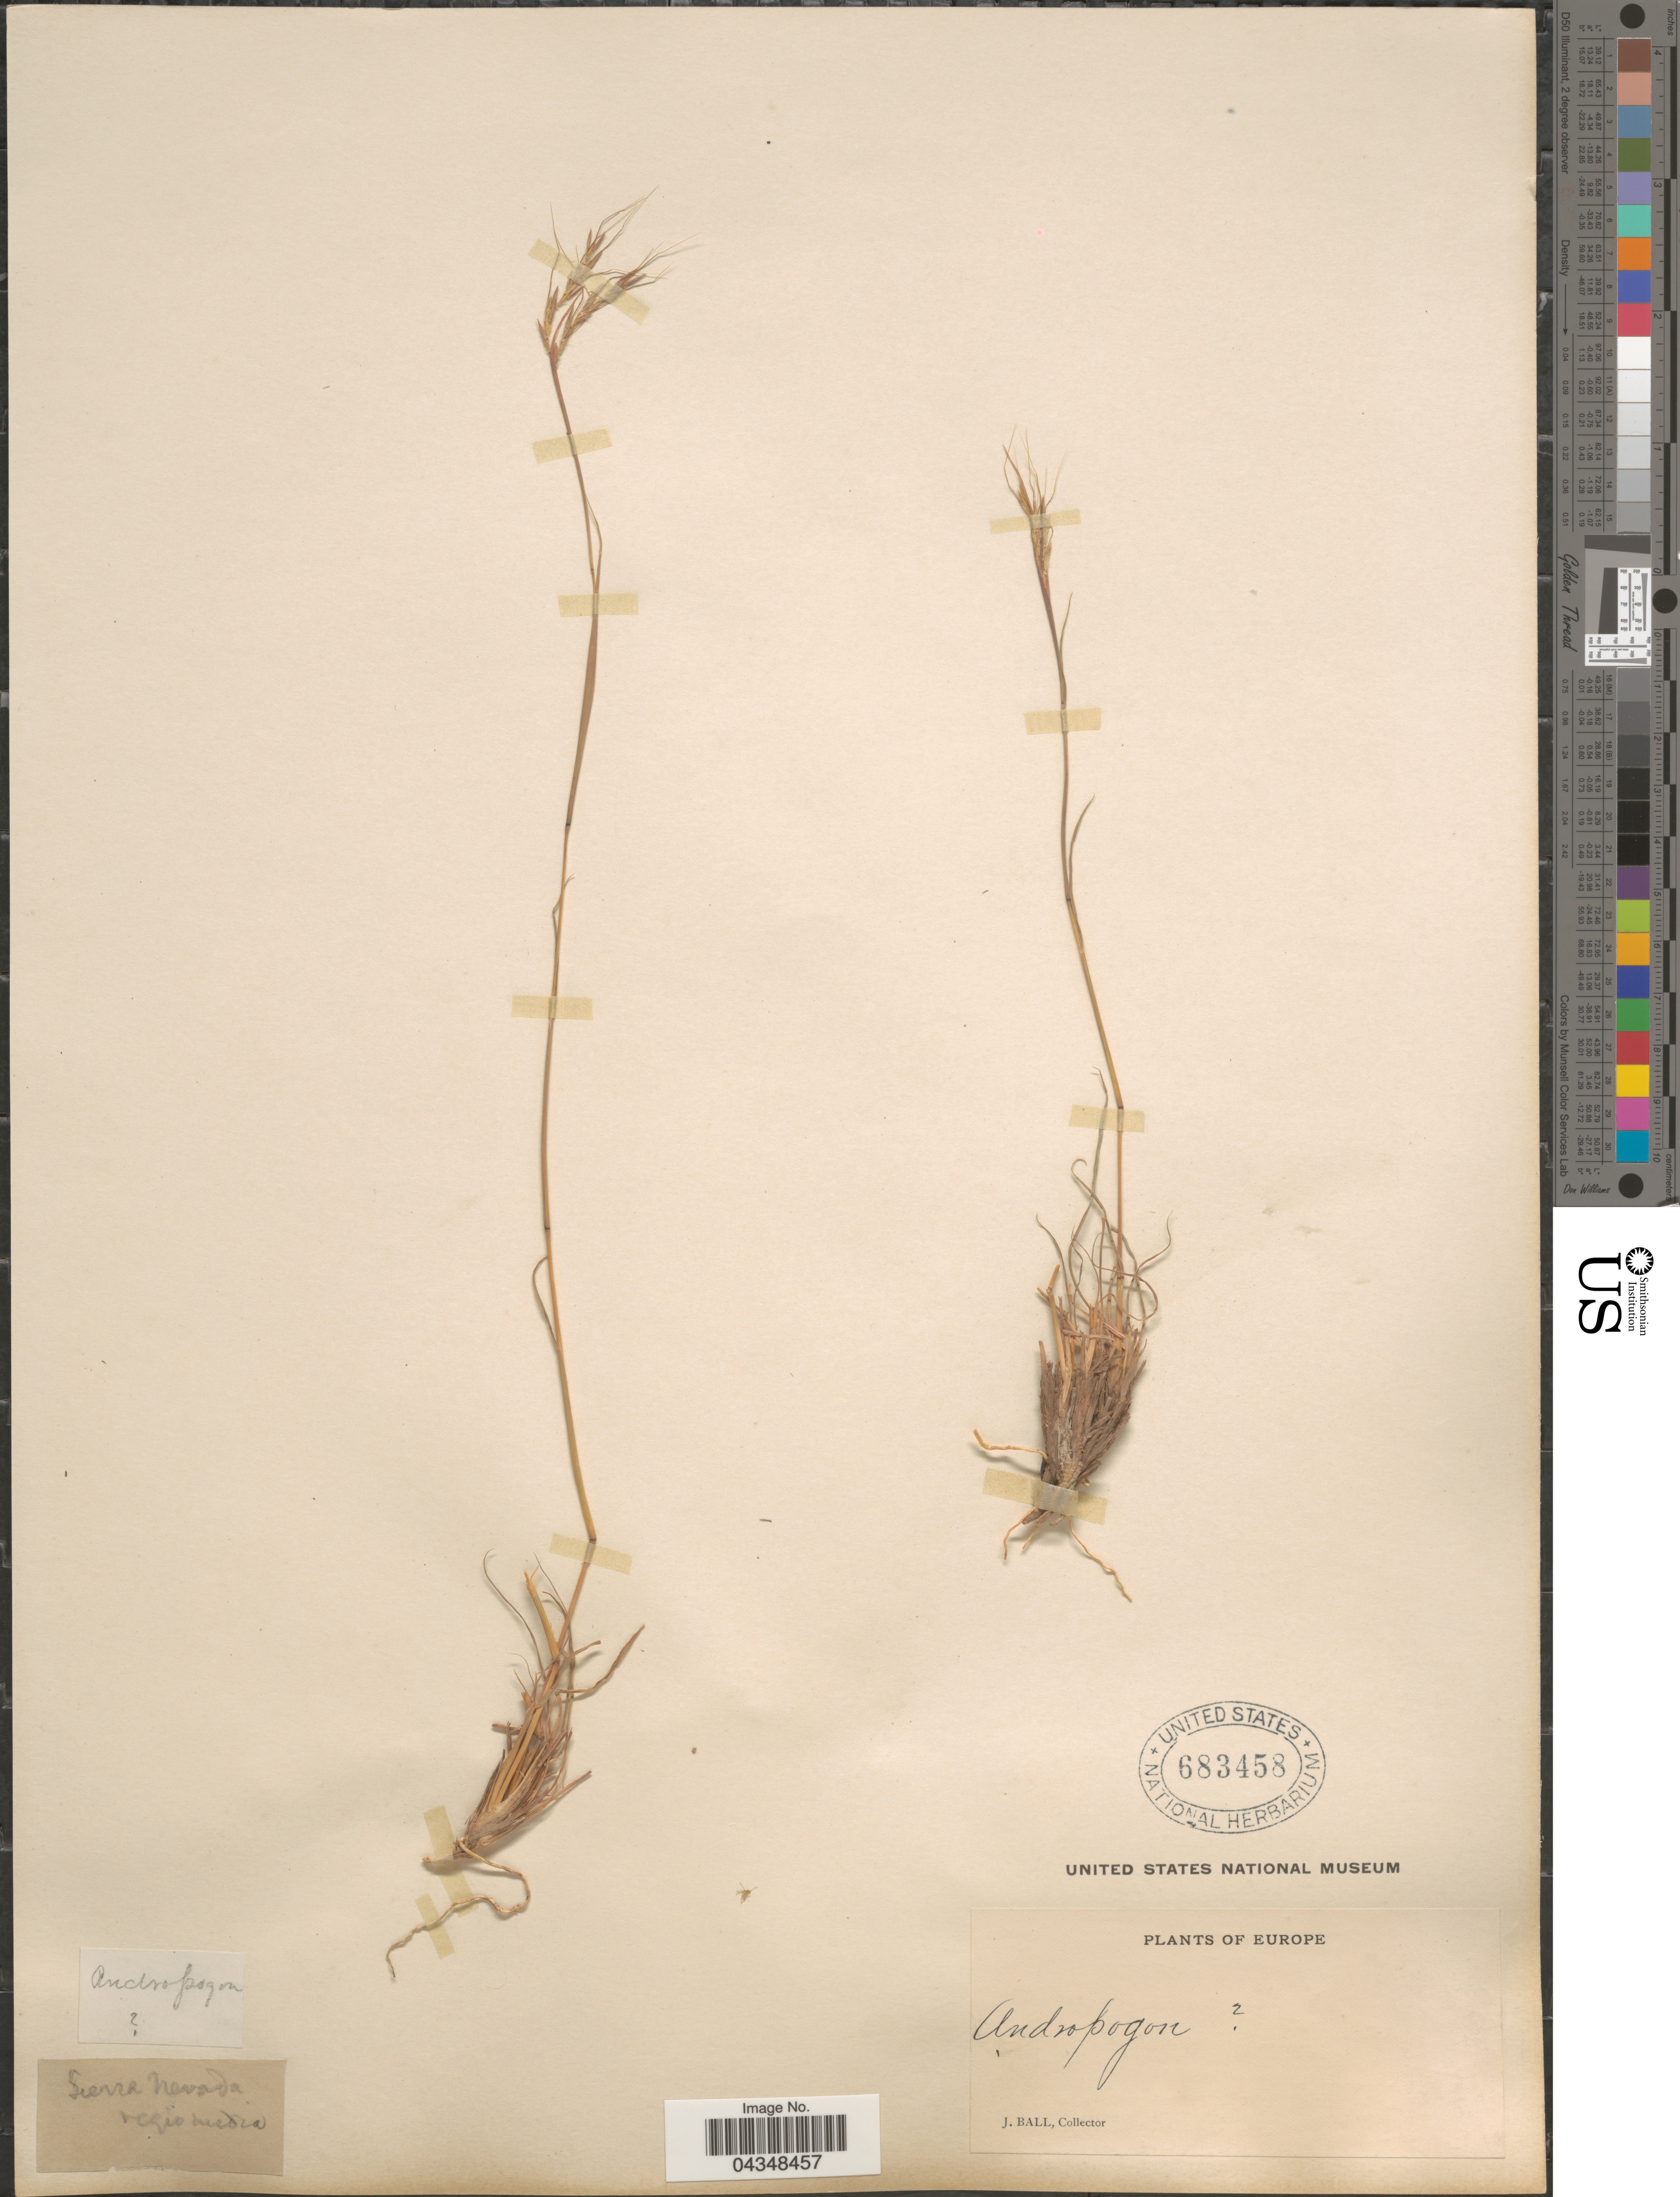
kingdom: Plantae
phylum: Tracheophyta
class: Liliopsida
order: Poales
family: Poaceae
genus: Bothriochloa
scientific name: Bothriochloa ischaemum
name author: (L.) Keng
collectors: J. Ball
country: Spain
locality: Europe. Sierra Nevada regio medio.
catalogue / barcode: US 683458